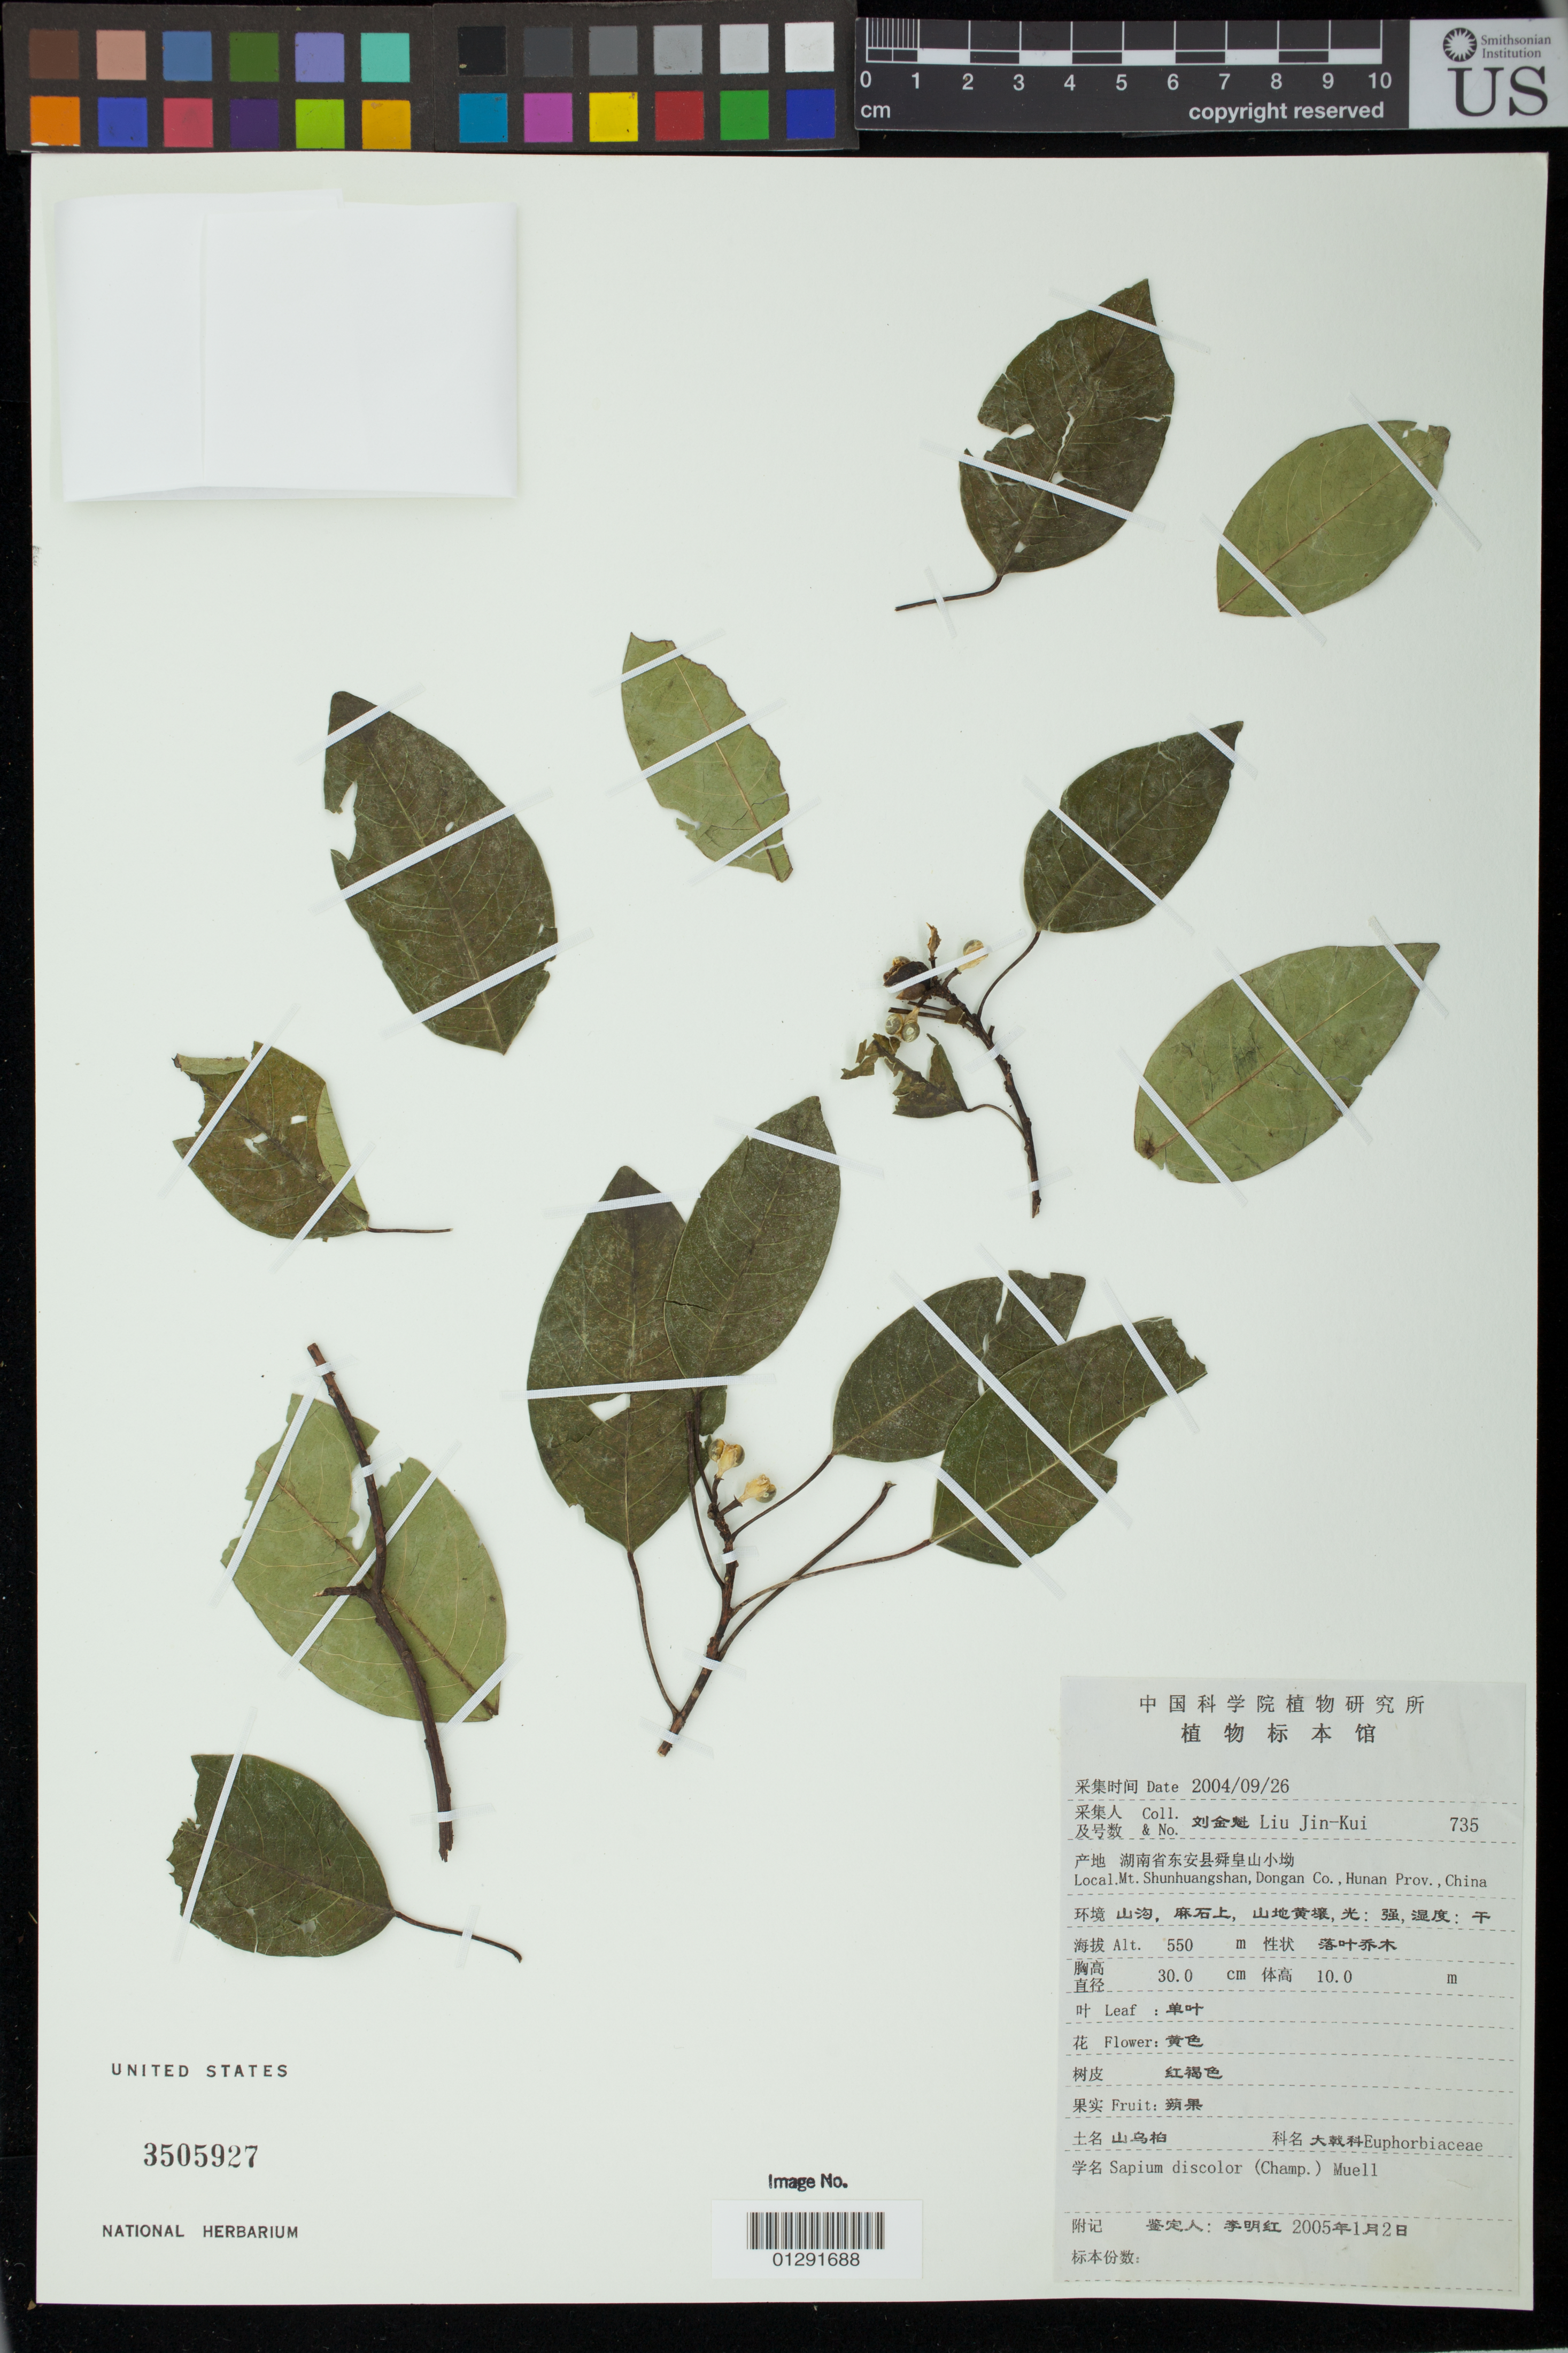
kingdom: Plantae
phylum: Tracheophyta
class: Magnoliopsida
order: Malpighiales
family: Euphorbiaceae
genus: Sapium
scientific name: Sapium discolor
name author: M. Arg.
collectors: L. Jin-Kui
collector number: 735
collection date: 2004-09-26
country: China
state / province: Hunan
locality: Mount Shunhaungshan, Dongan County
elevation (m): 550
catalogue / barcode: US 3505927